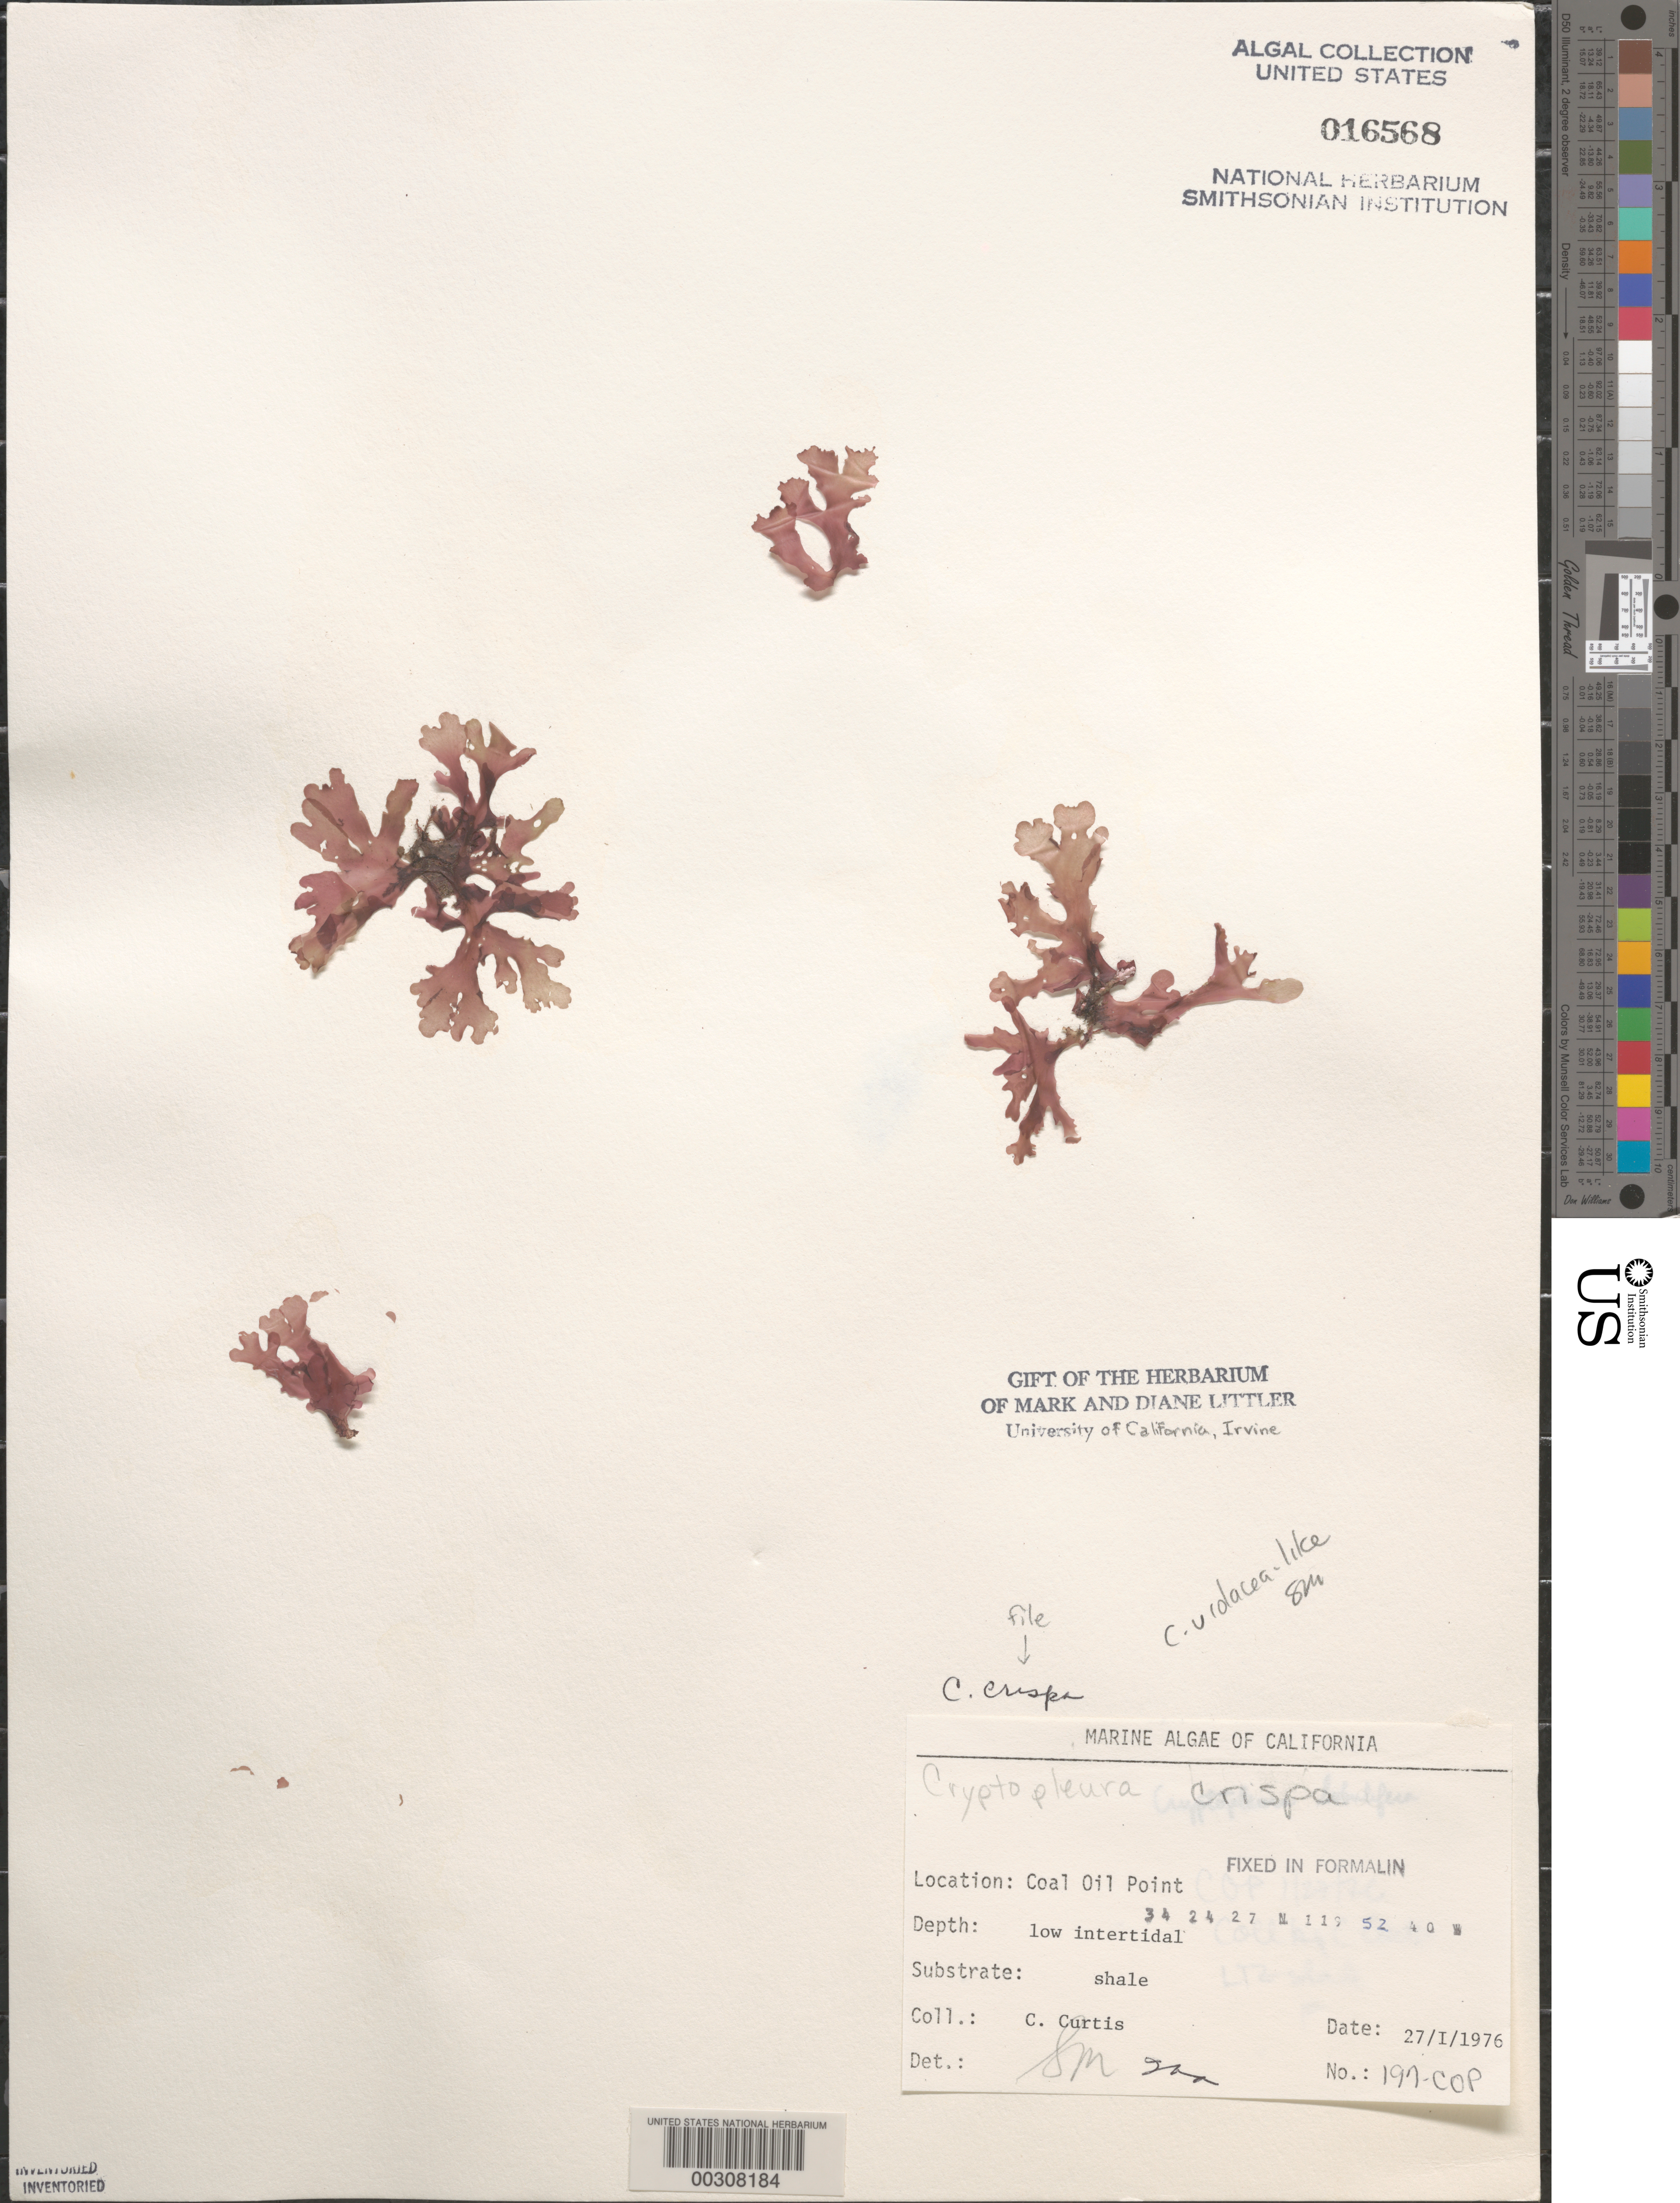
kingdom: Plantae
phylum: Rhodophyta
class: Florideophyceae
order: Ceramiales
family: Delesseriaceae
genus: Cryptopleura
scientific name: Cryptopleura crispa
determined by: Murray, S. N.; Abbott, I. A.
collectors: C. Curtis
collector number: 197-cop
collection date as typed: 27 Jan 1976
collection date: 1976-01-27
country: United States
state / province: California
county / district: Santa Barbara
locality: Coal Oil Point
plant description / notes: BLM-SOCALBIGHT Rocky Intertidal Survey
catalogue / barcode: US 16568